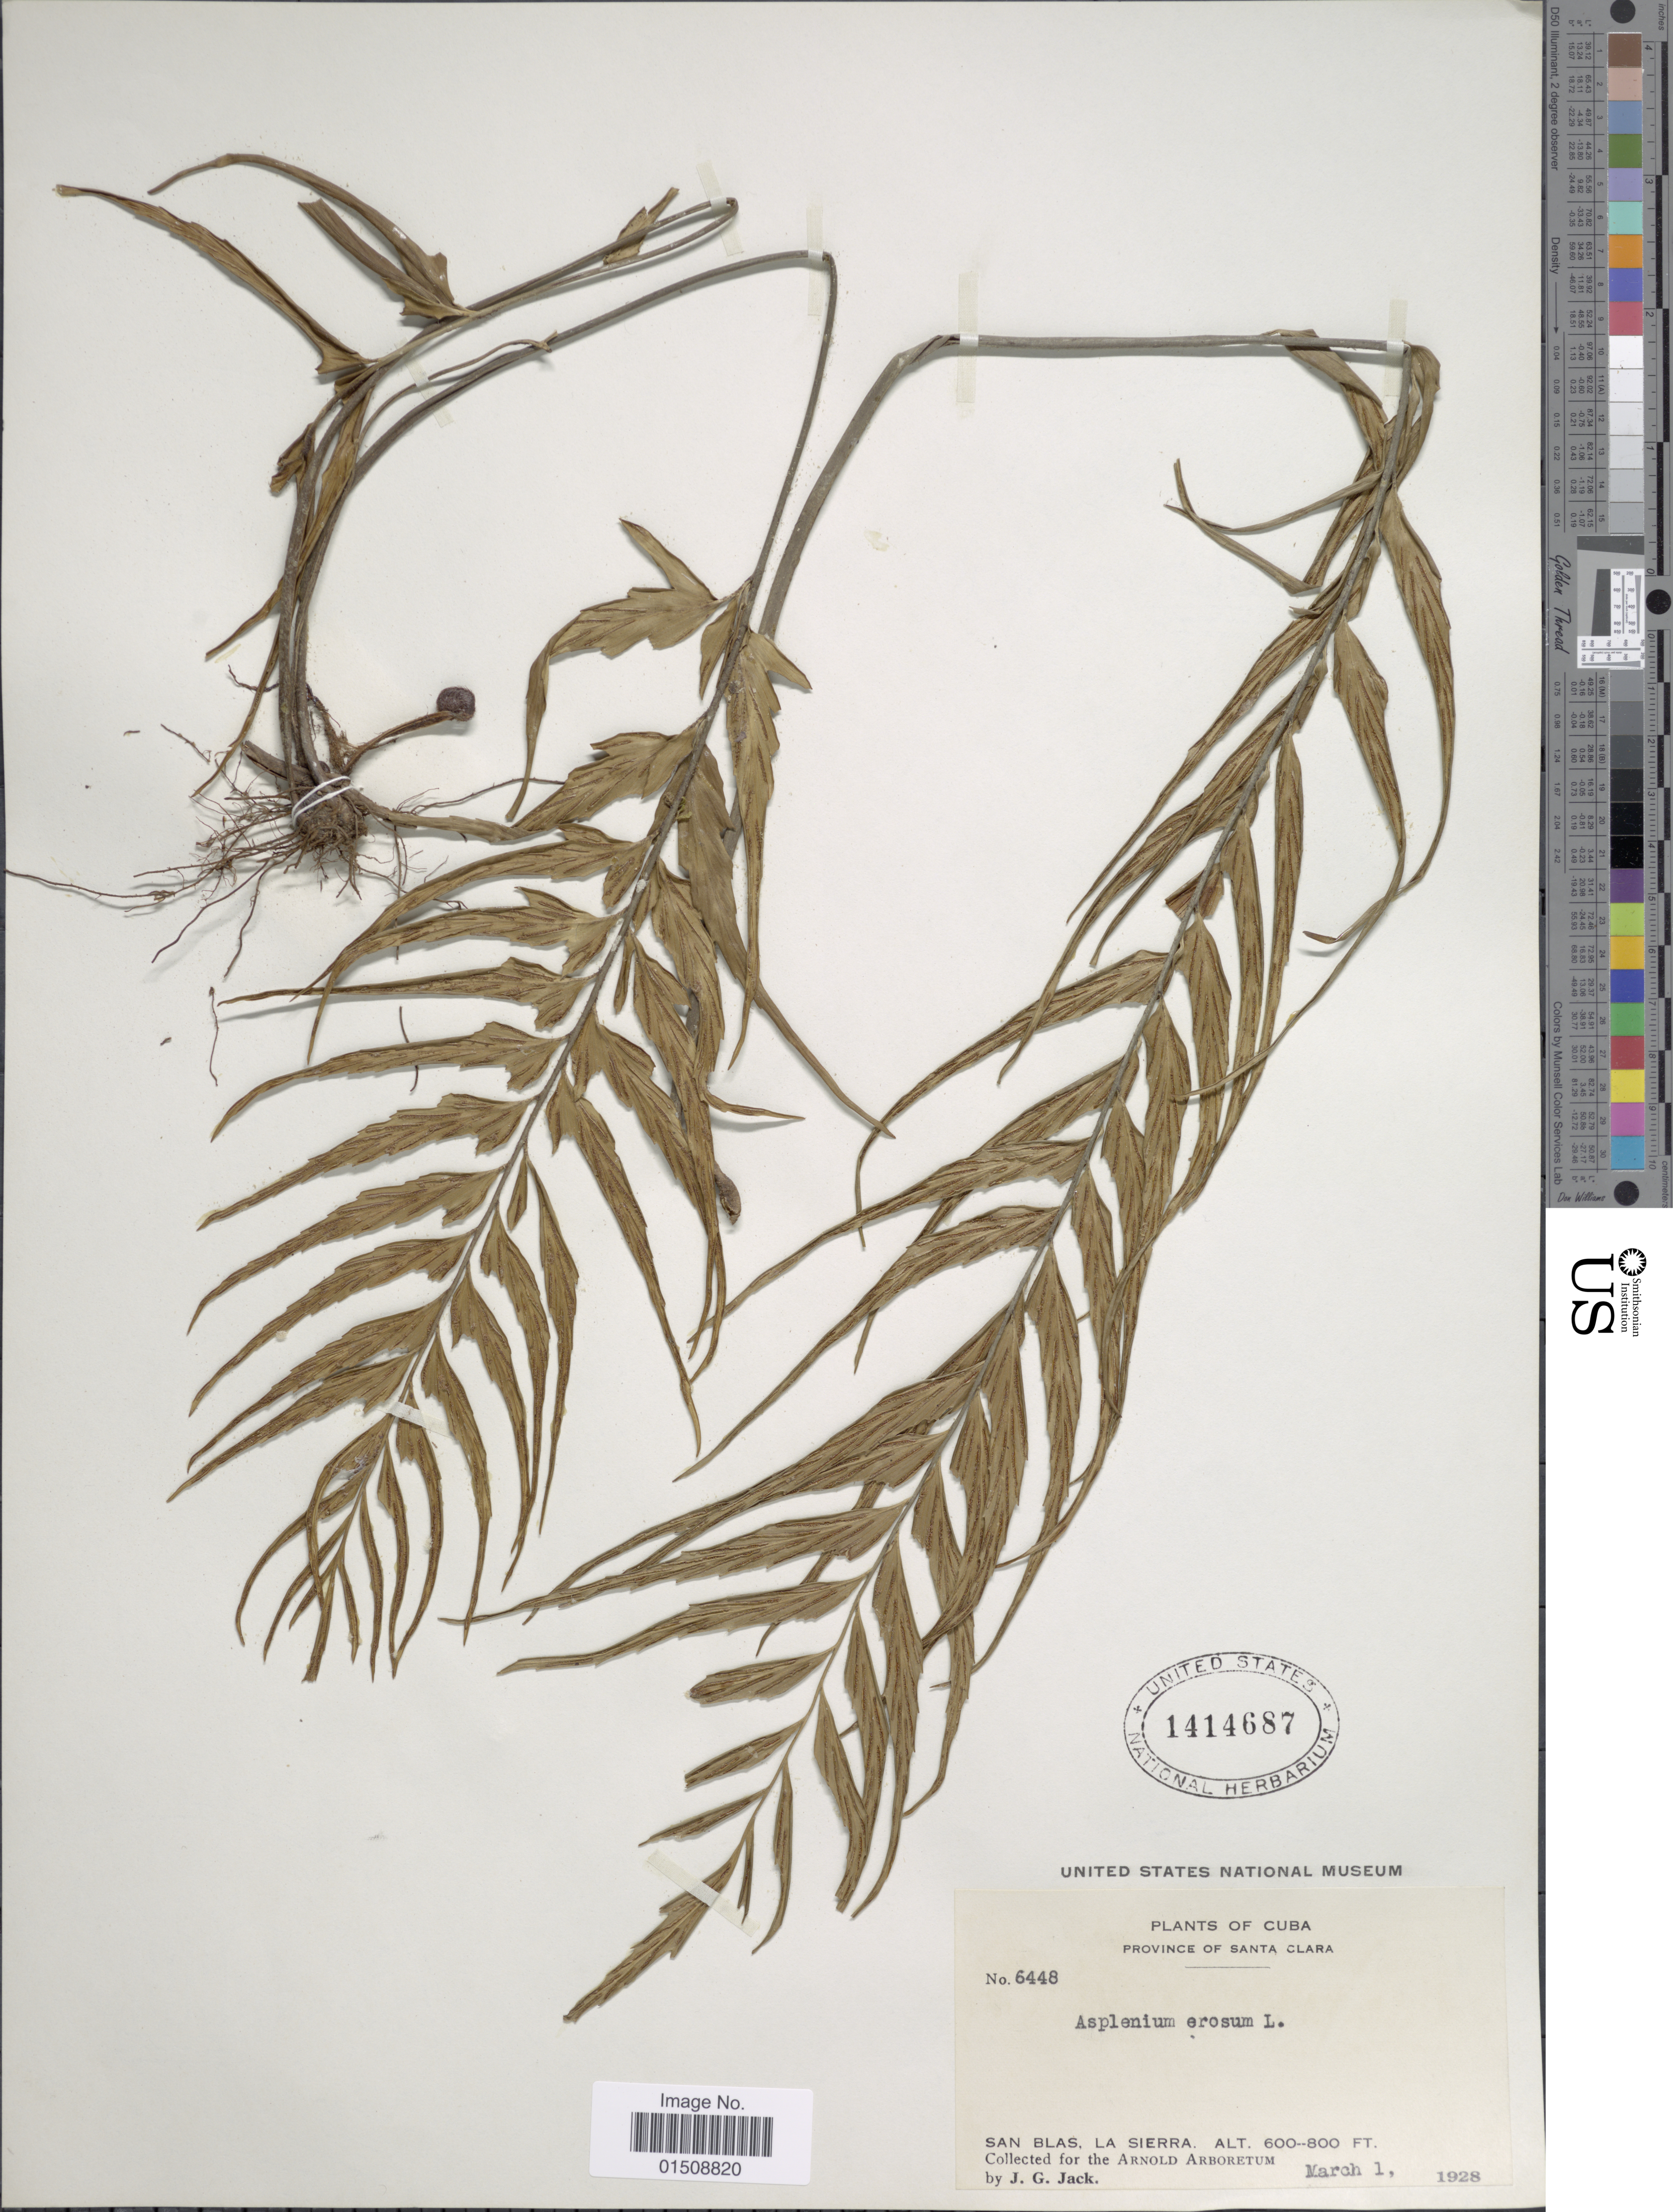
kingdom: Plantae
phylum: Tracheophyta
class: Polypodiopsida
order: Polypodiales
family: Aspleniaceae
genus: Asplenium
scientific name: Asplenium erosum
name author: L.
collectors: J. G. Jack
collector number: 6448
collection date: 1928-03-01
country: Cuba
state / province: Las Villas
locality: Province of Santa Clara, San Blas, La Sierra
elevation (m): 183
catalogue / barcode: US 1414687